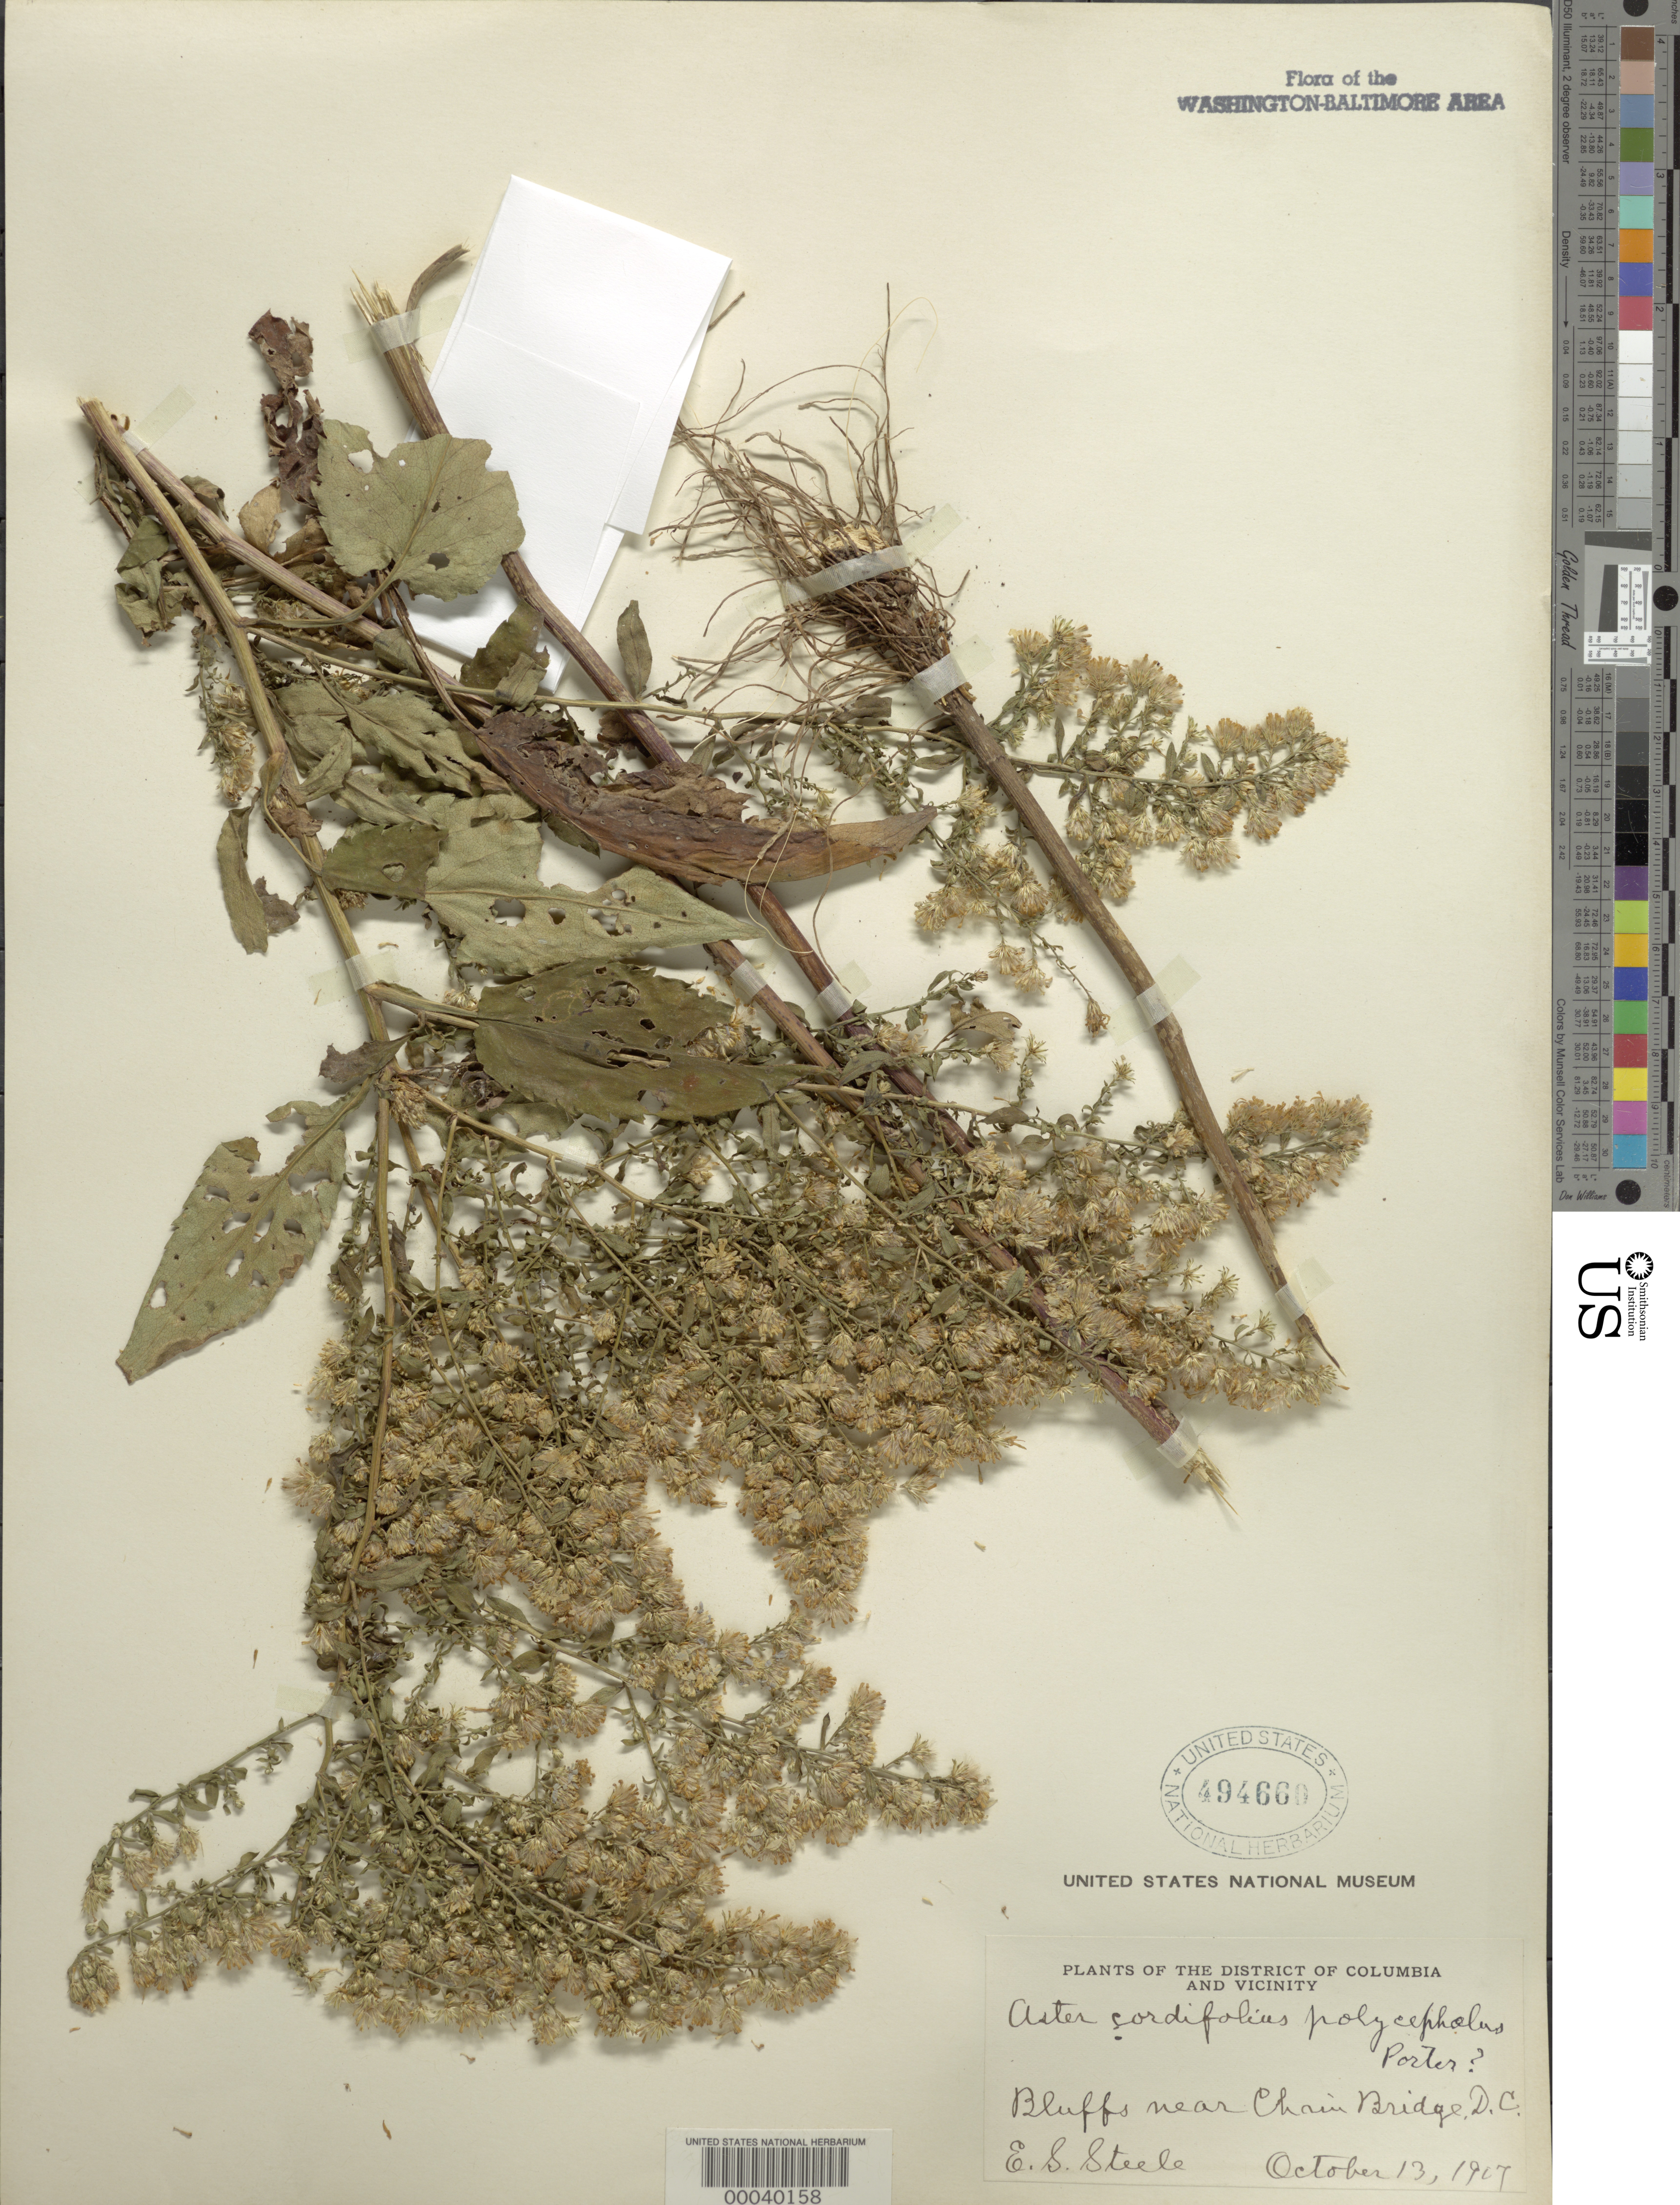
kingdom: Plantae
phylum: Tracheophyta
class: Magnoliopsida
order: Asterales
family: Asteraceae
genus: Symphyotrichum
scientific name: Symphyotrichum cordifolium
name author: (L.) G.L. Nesom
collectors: E. Steele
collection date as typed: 13 Oct 1907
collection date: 1907-10-13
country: United States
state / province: District of Columbia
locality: Bluffs near Chain Bridge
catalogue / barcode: US 494660